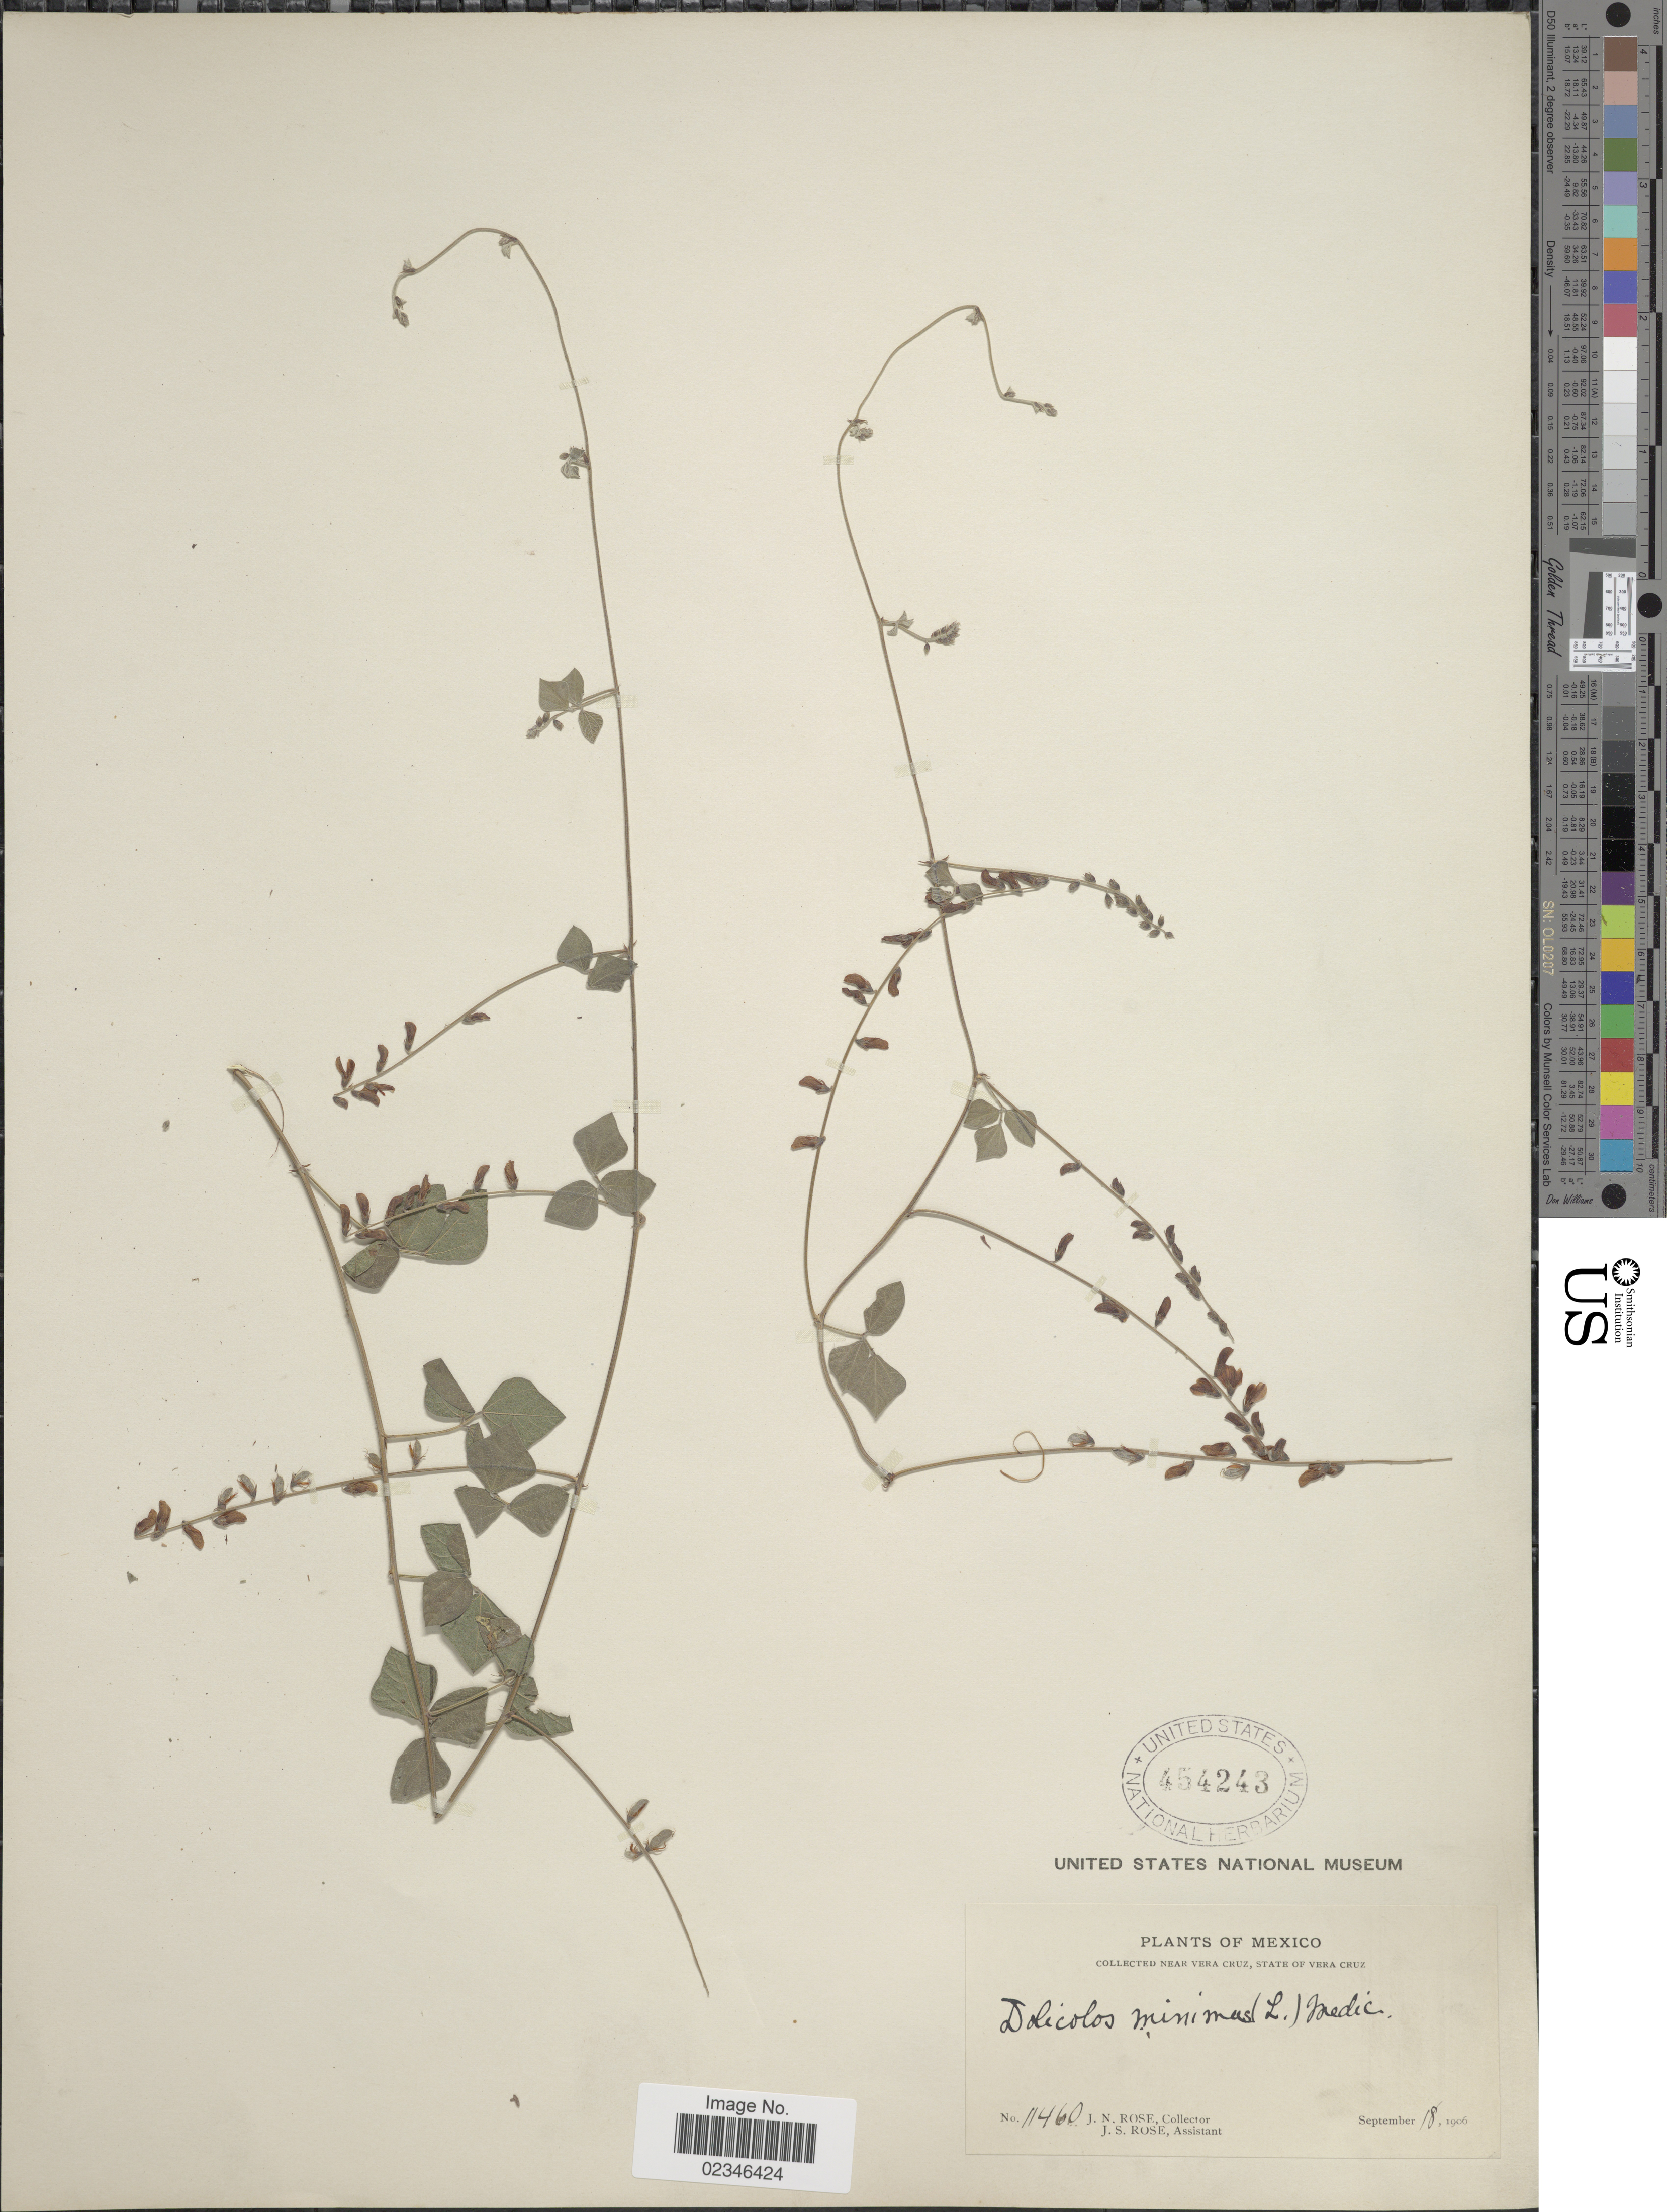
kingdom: Plantae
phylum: Tracheophyta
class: Magnoliopsida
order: Fabales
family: Fabaceae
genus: Rhynchosia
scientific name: Rhynchosia minima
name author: (L.) DC.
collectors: J. N. Rose & J. S. Rose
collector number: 11460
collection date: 1906-09-18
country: Mexico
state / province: Veracruz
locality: Near Vera Cruz, State of Vera Cruz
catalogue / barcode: US 454243